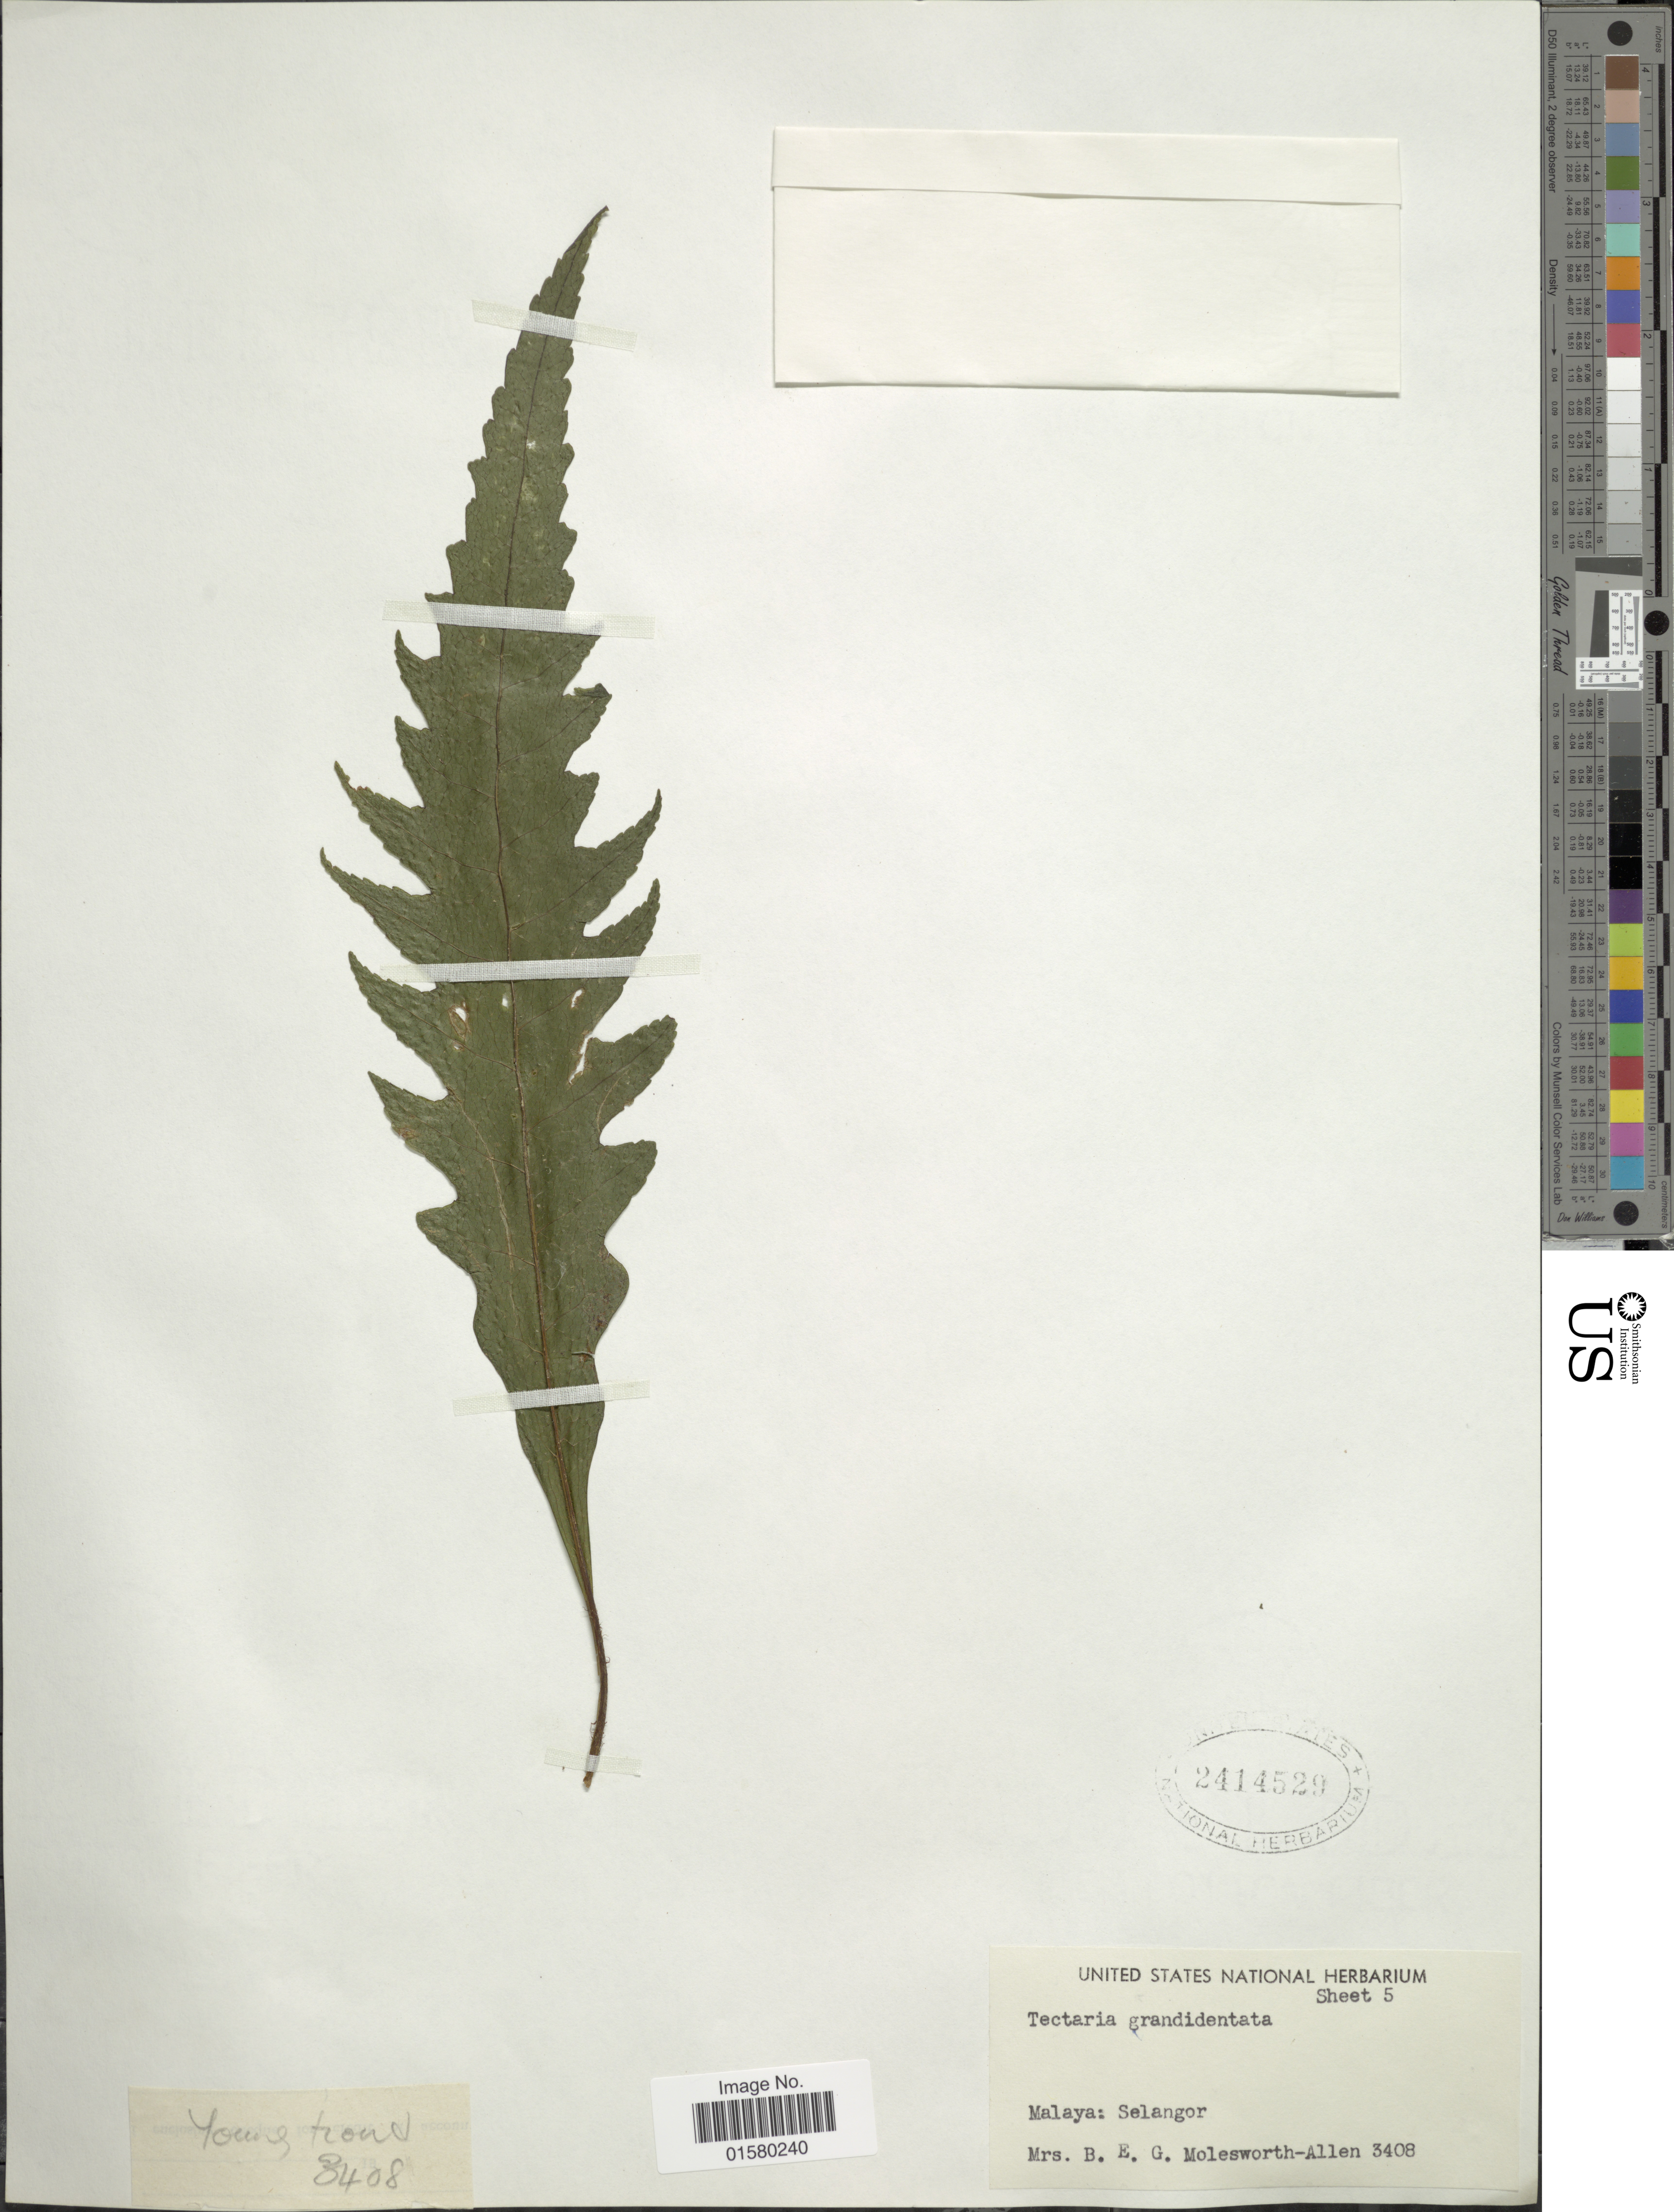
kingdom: Plantae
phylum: Tracheophyta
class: Polypodiopsida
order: Polypodiales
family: Tectariaceae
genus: Tectaria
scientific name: Tectaria grandidentata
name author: (Ces.)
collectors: Mrs. B. E. G. Molesworth-Allen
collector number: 3408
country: Malaysia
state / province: Selangor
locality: Malaya: Selangor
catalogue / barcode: US 2414529